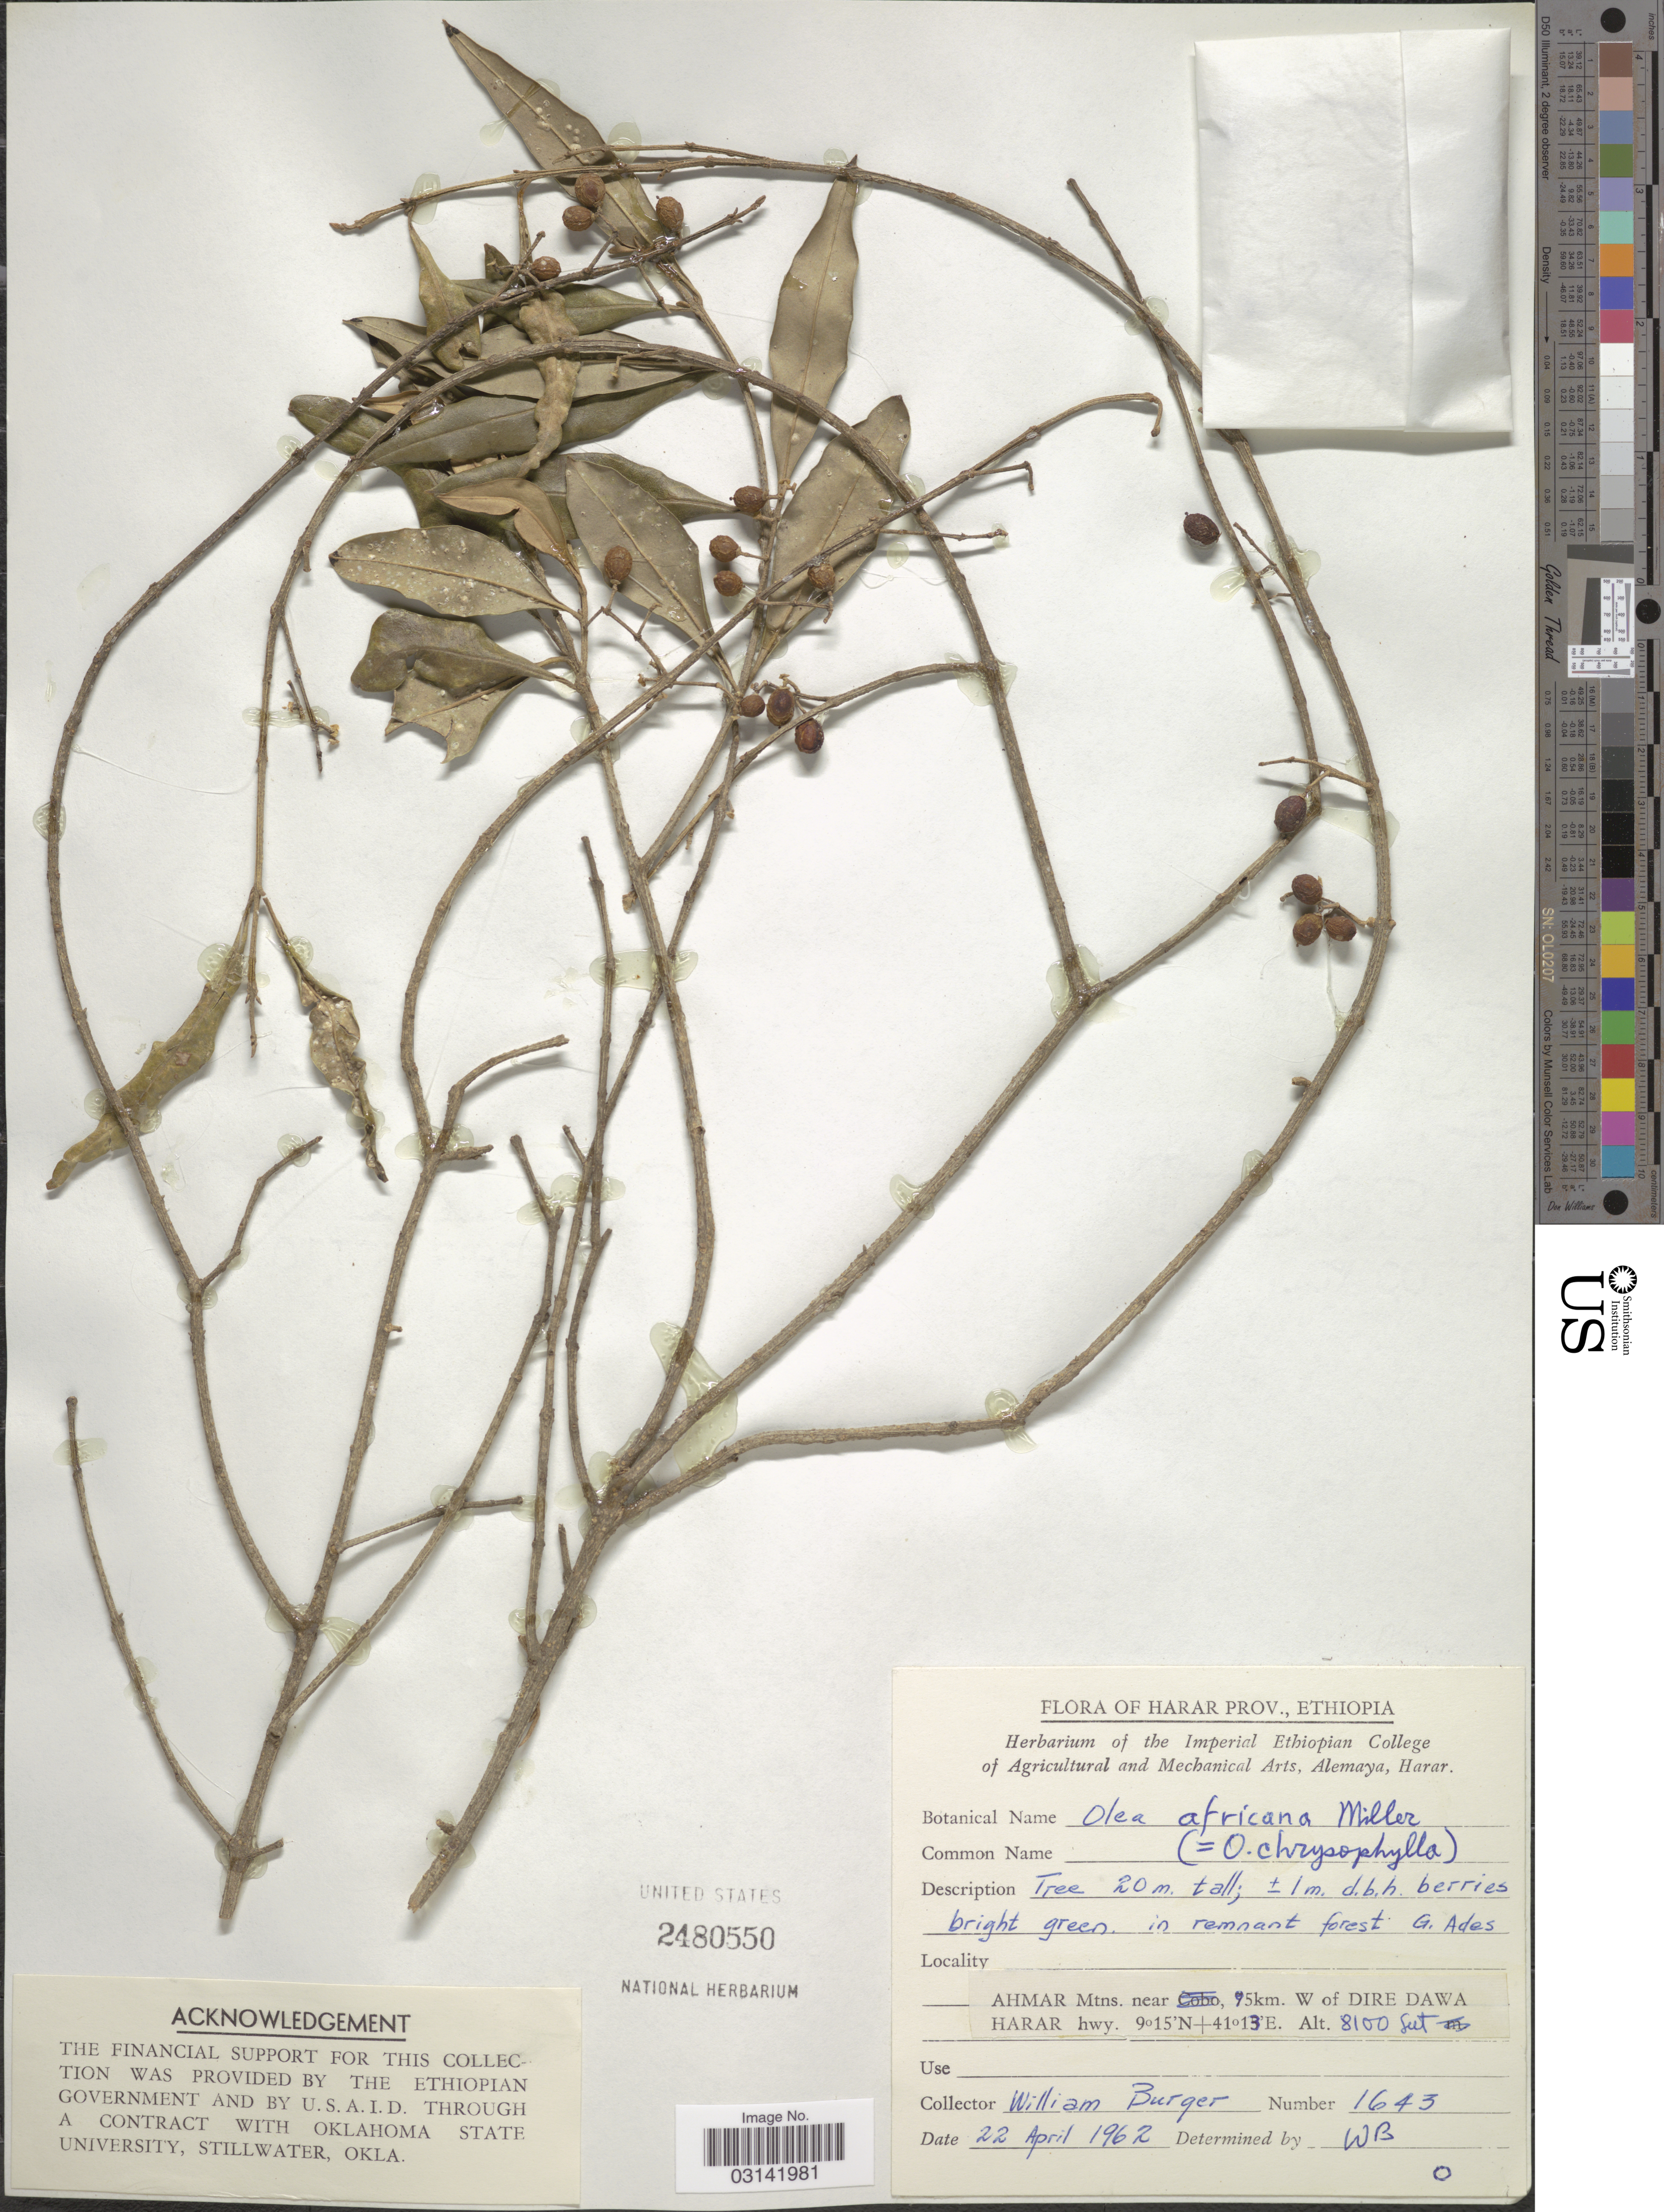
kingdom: Plantae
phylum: Tracheophyta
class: Magnoliopsida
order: Lamiales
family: Oleaceae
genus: Olea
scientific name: Olea chrysophylla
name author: Lam.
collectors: W. Burger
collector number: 1643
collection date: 1962-04-22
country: Ethiopia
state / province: Dire Dawa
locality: Harar Prov., Ahmar Mtns. near 95km. W of Dire Dawa, Harar hwy.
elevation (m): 2469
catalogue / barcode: US 2480550